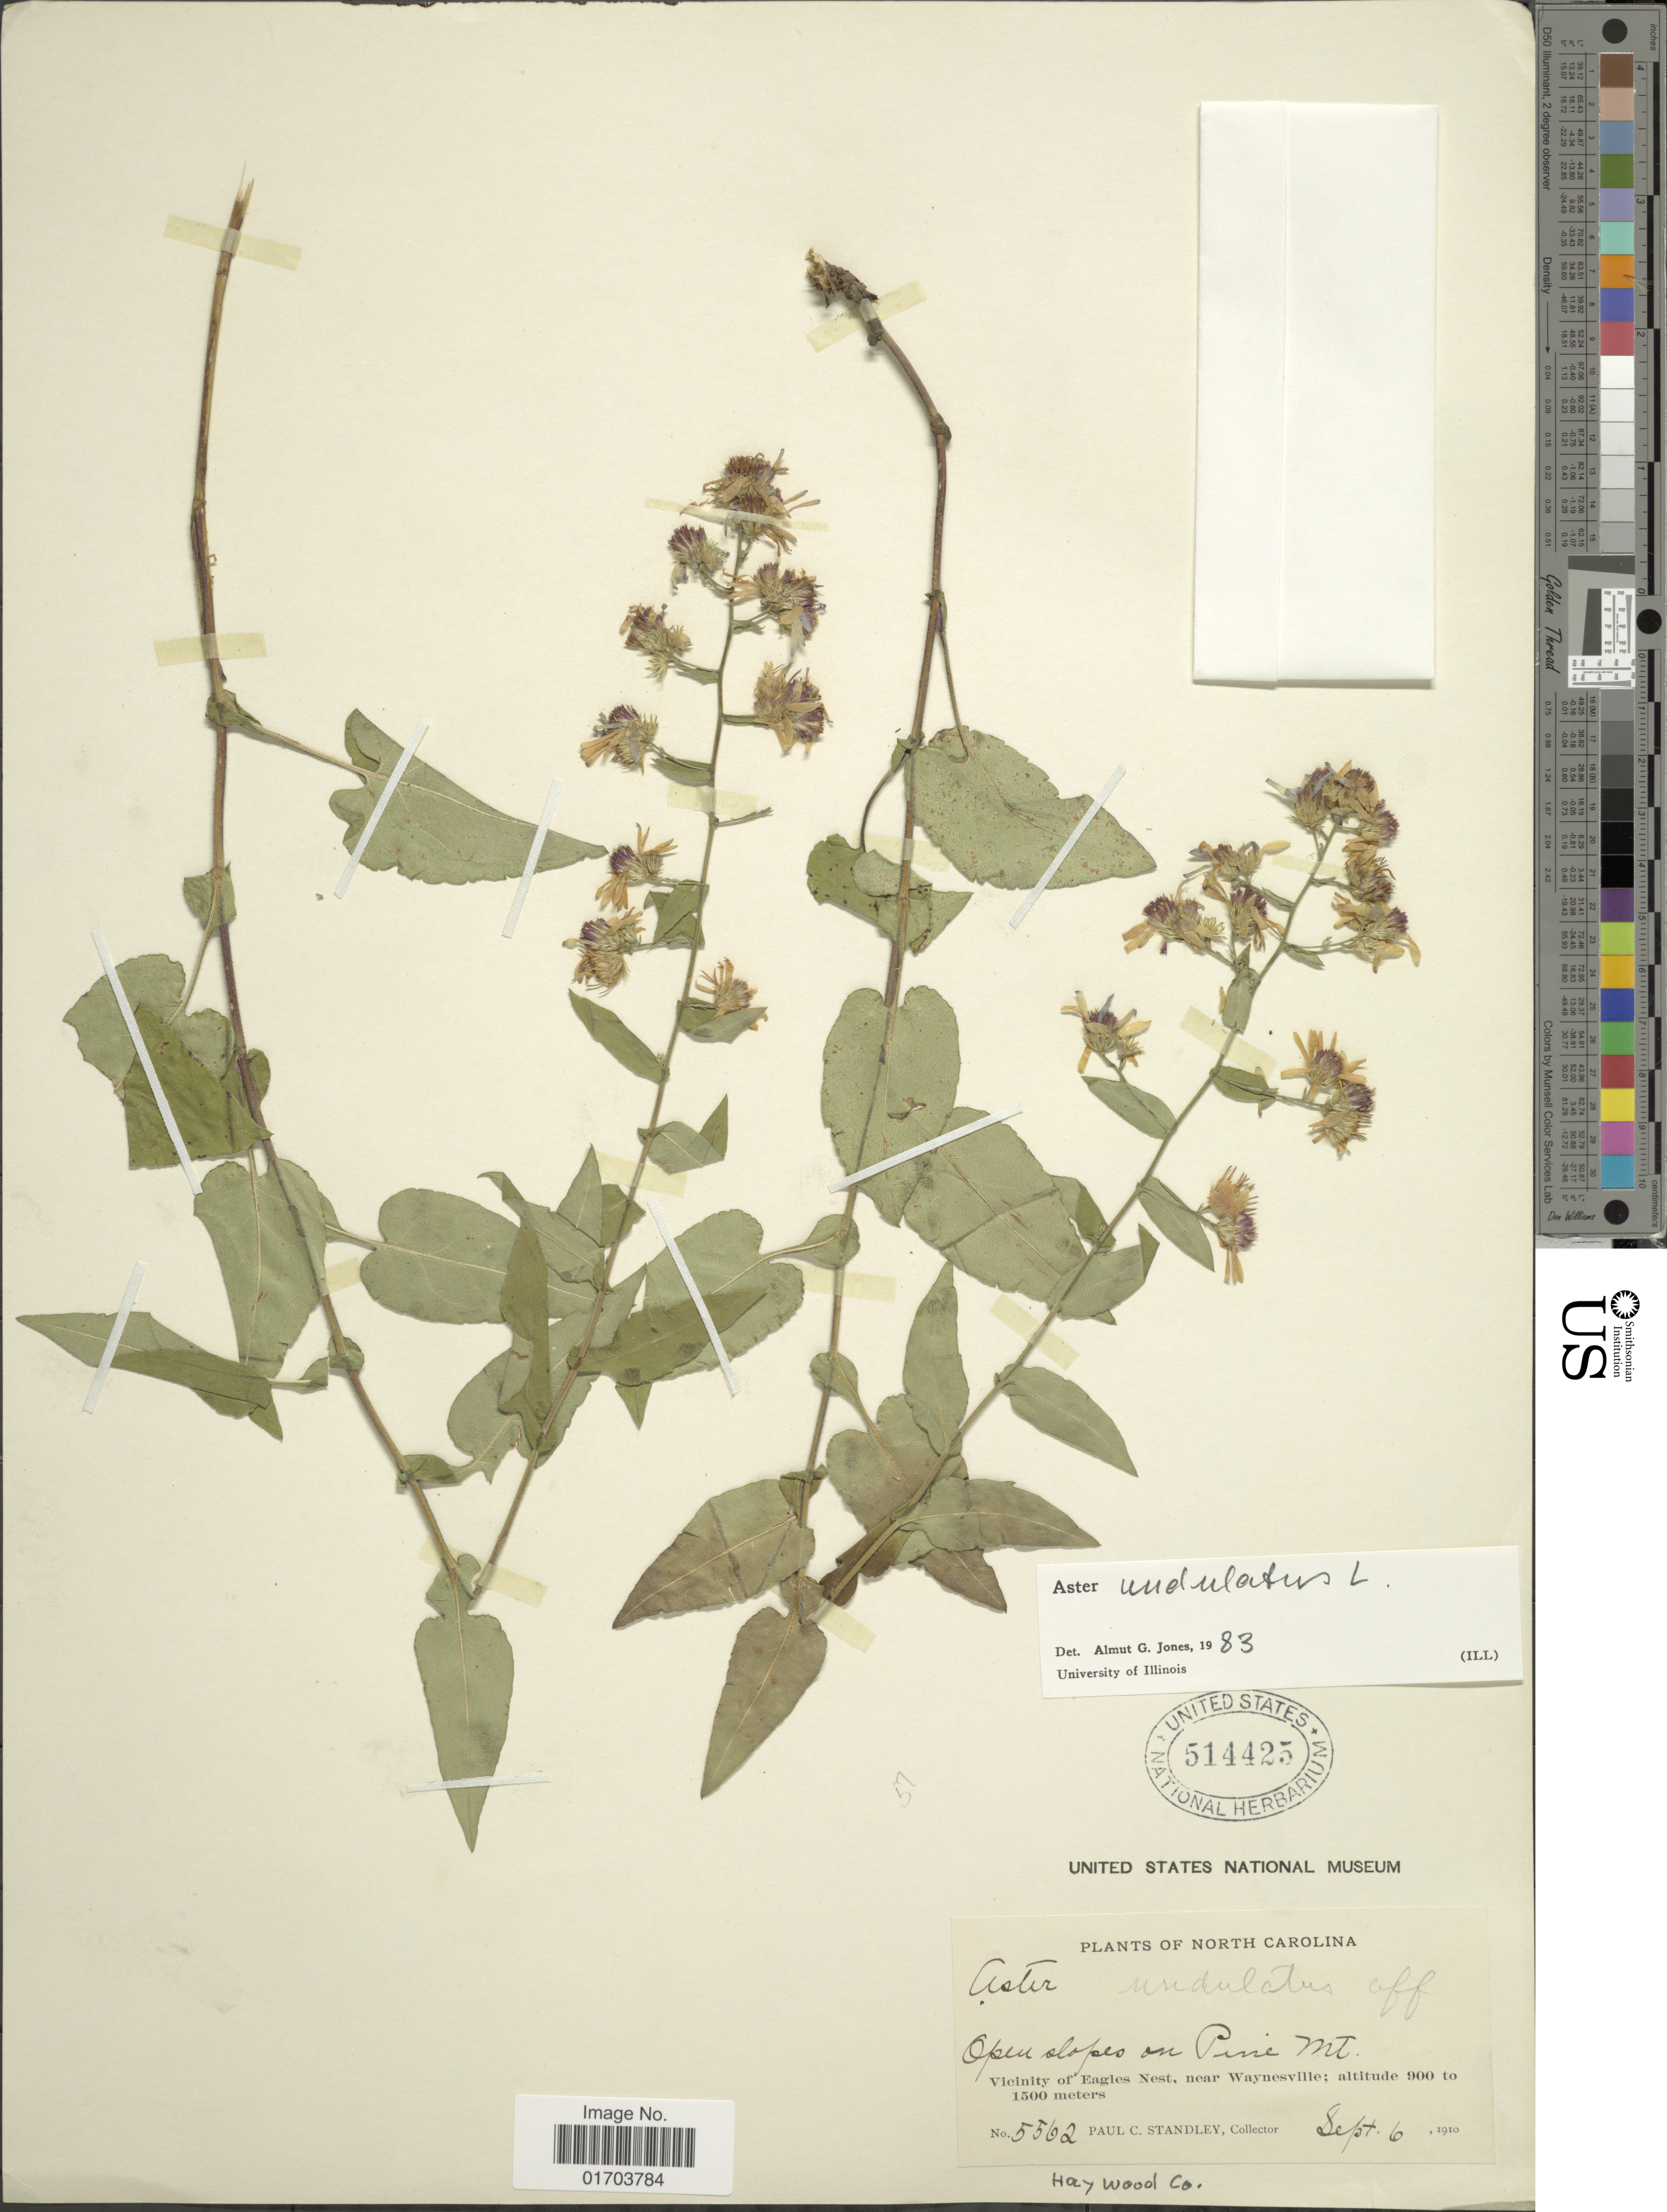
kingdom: Plantae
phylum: Tracheophyta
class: Magnoliopsida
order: Asterales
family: Asteraceae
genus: Symphyotrichum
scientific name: Symphyotrichum undulatum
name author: (L.) G.L. Nesom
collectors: P. C. Standley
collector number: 5562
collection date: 1910-09-06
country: United States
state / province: North Carolina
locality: Open slopes on Pine Mt. Vicinity of Eagles Nest, near Waynesville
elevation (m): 900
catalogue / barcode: US 514425